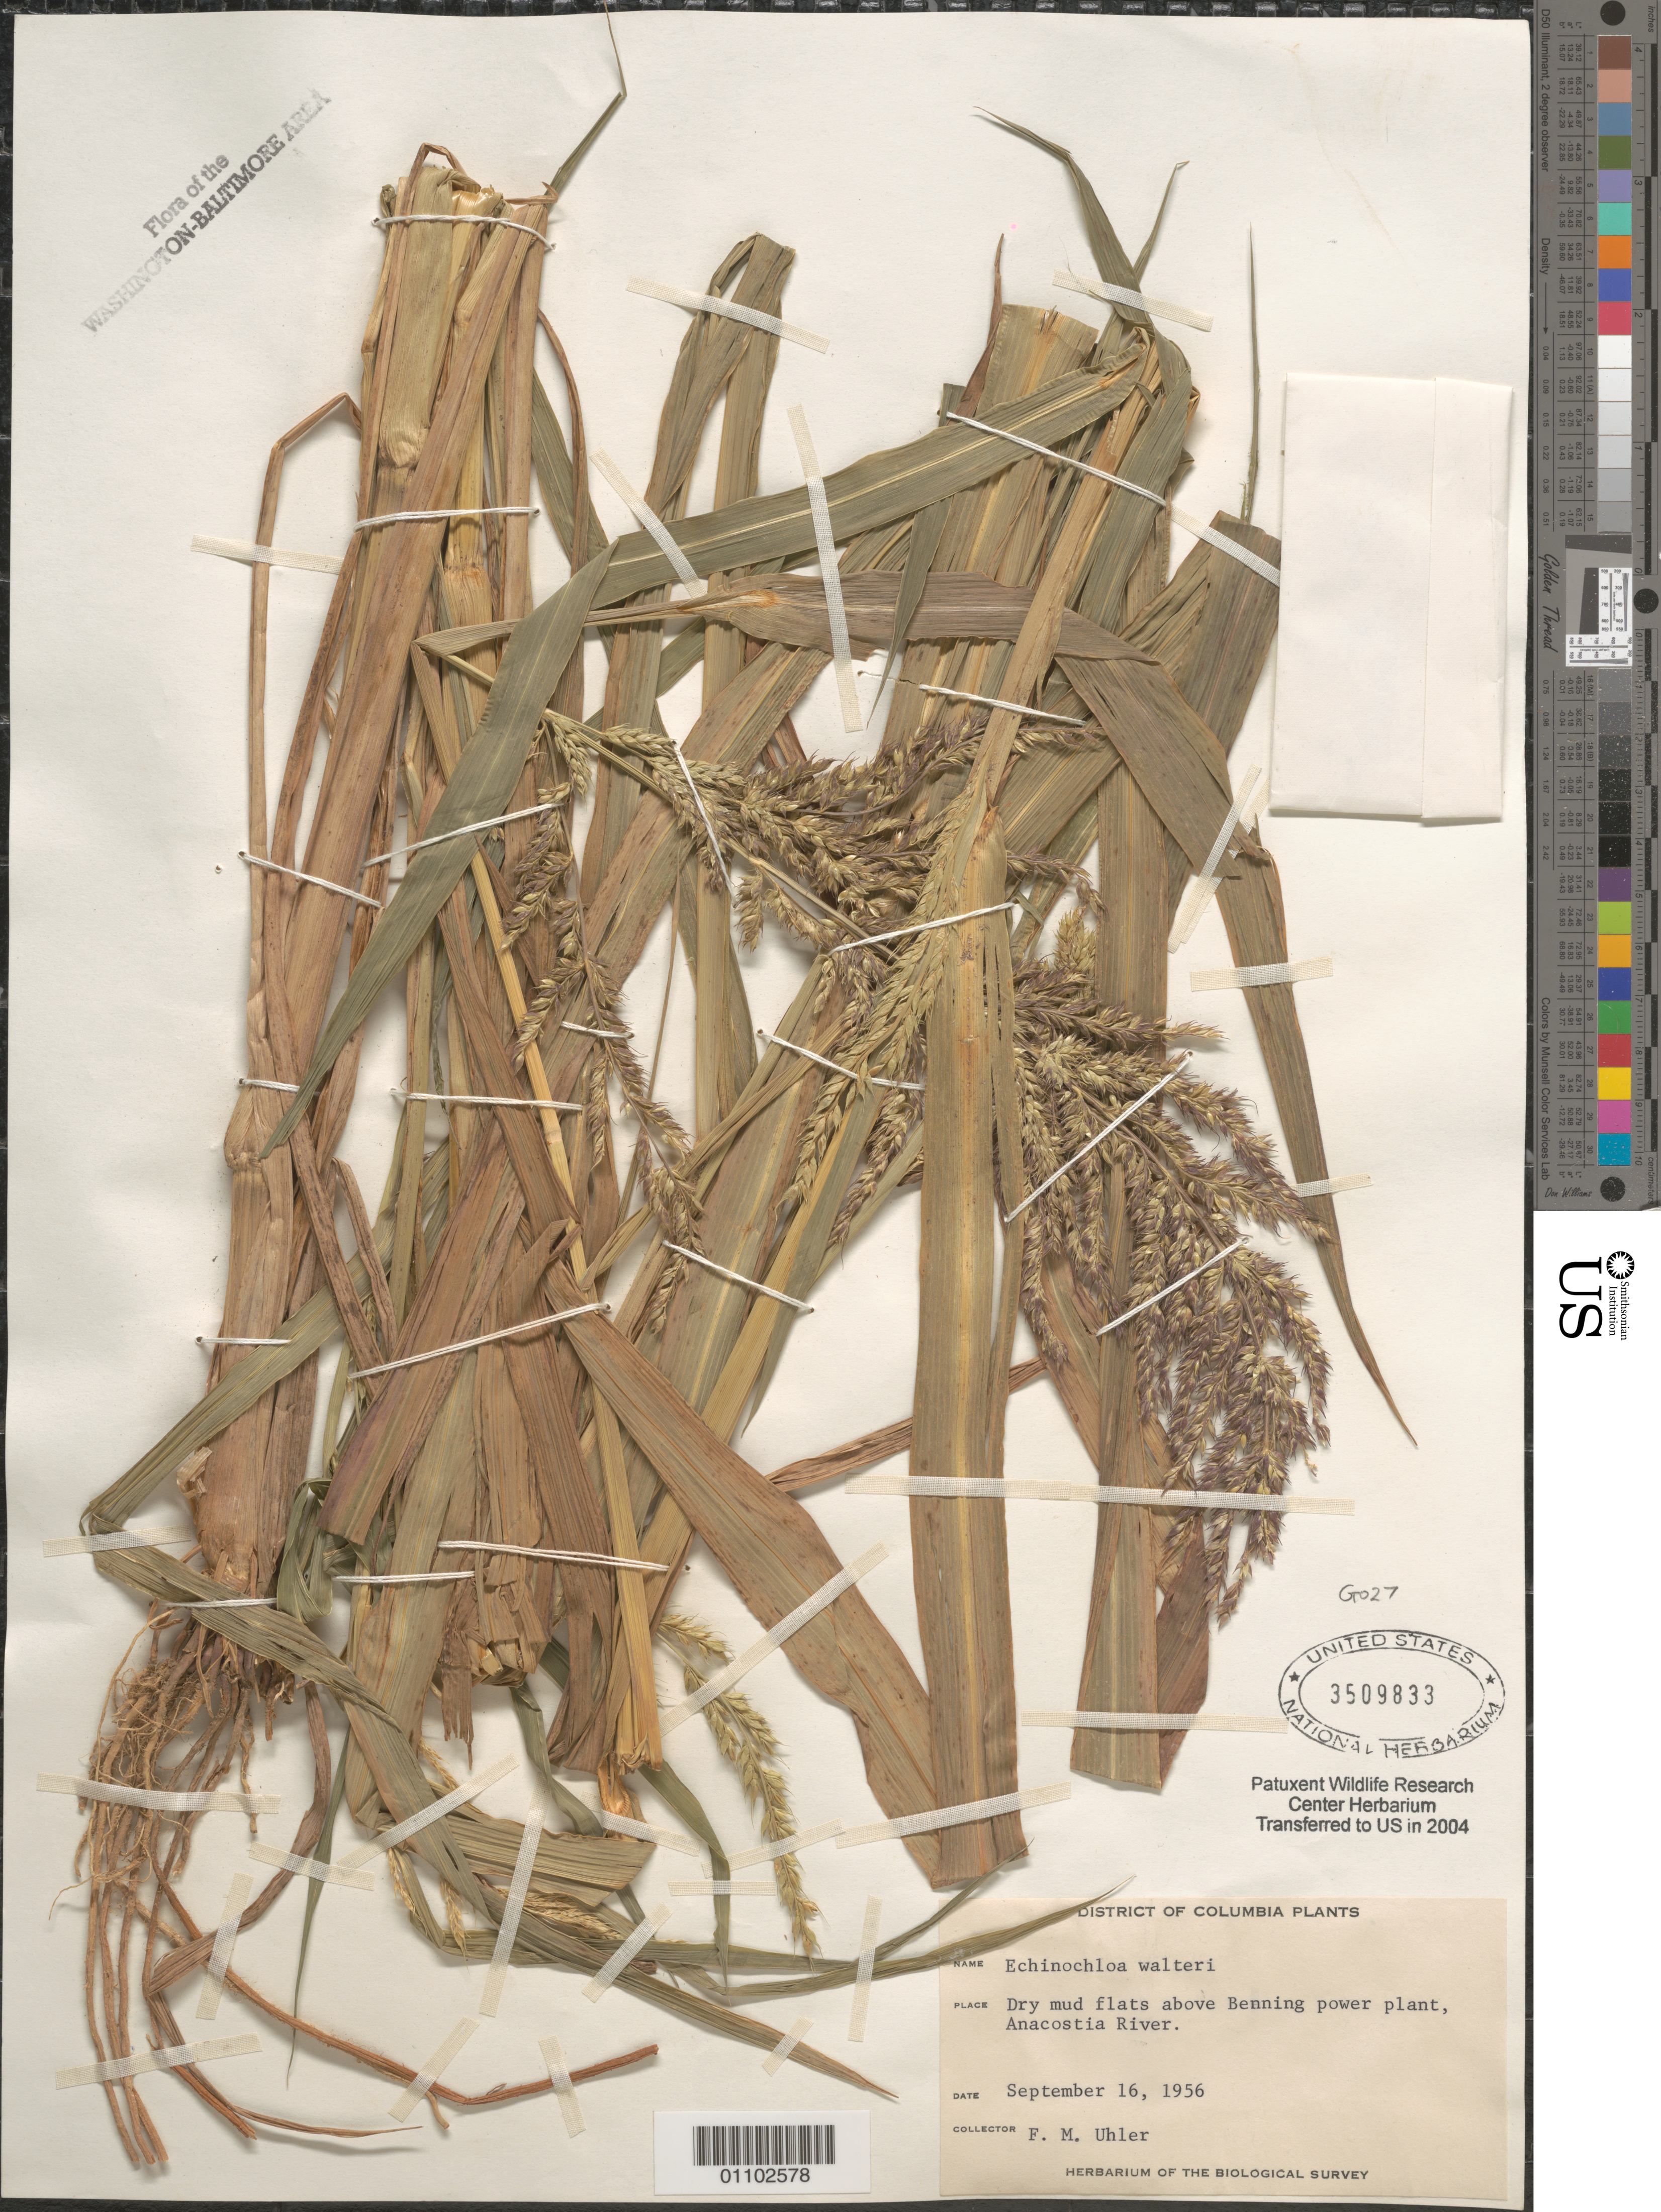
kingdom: Plantae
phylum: Tracheophyta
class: Liliopsida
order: Poales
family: Poaceae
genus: Echinochloa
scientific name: Echinochloa walteri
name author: (Pursh) A. Heller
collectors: F. M. Uhler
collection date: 1956-09-16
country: United States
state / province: District of Columbia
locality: Above Benning power plant, Anacostia River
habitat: Dry mud flats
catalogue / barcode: US 3509833